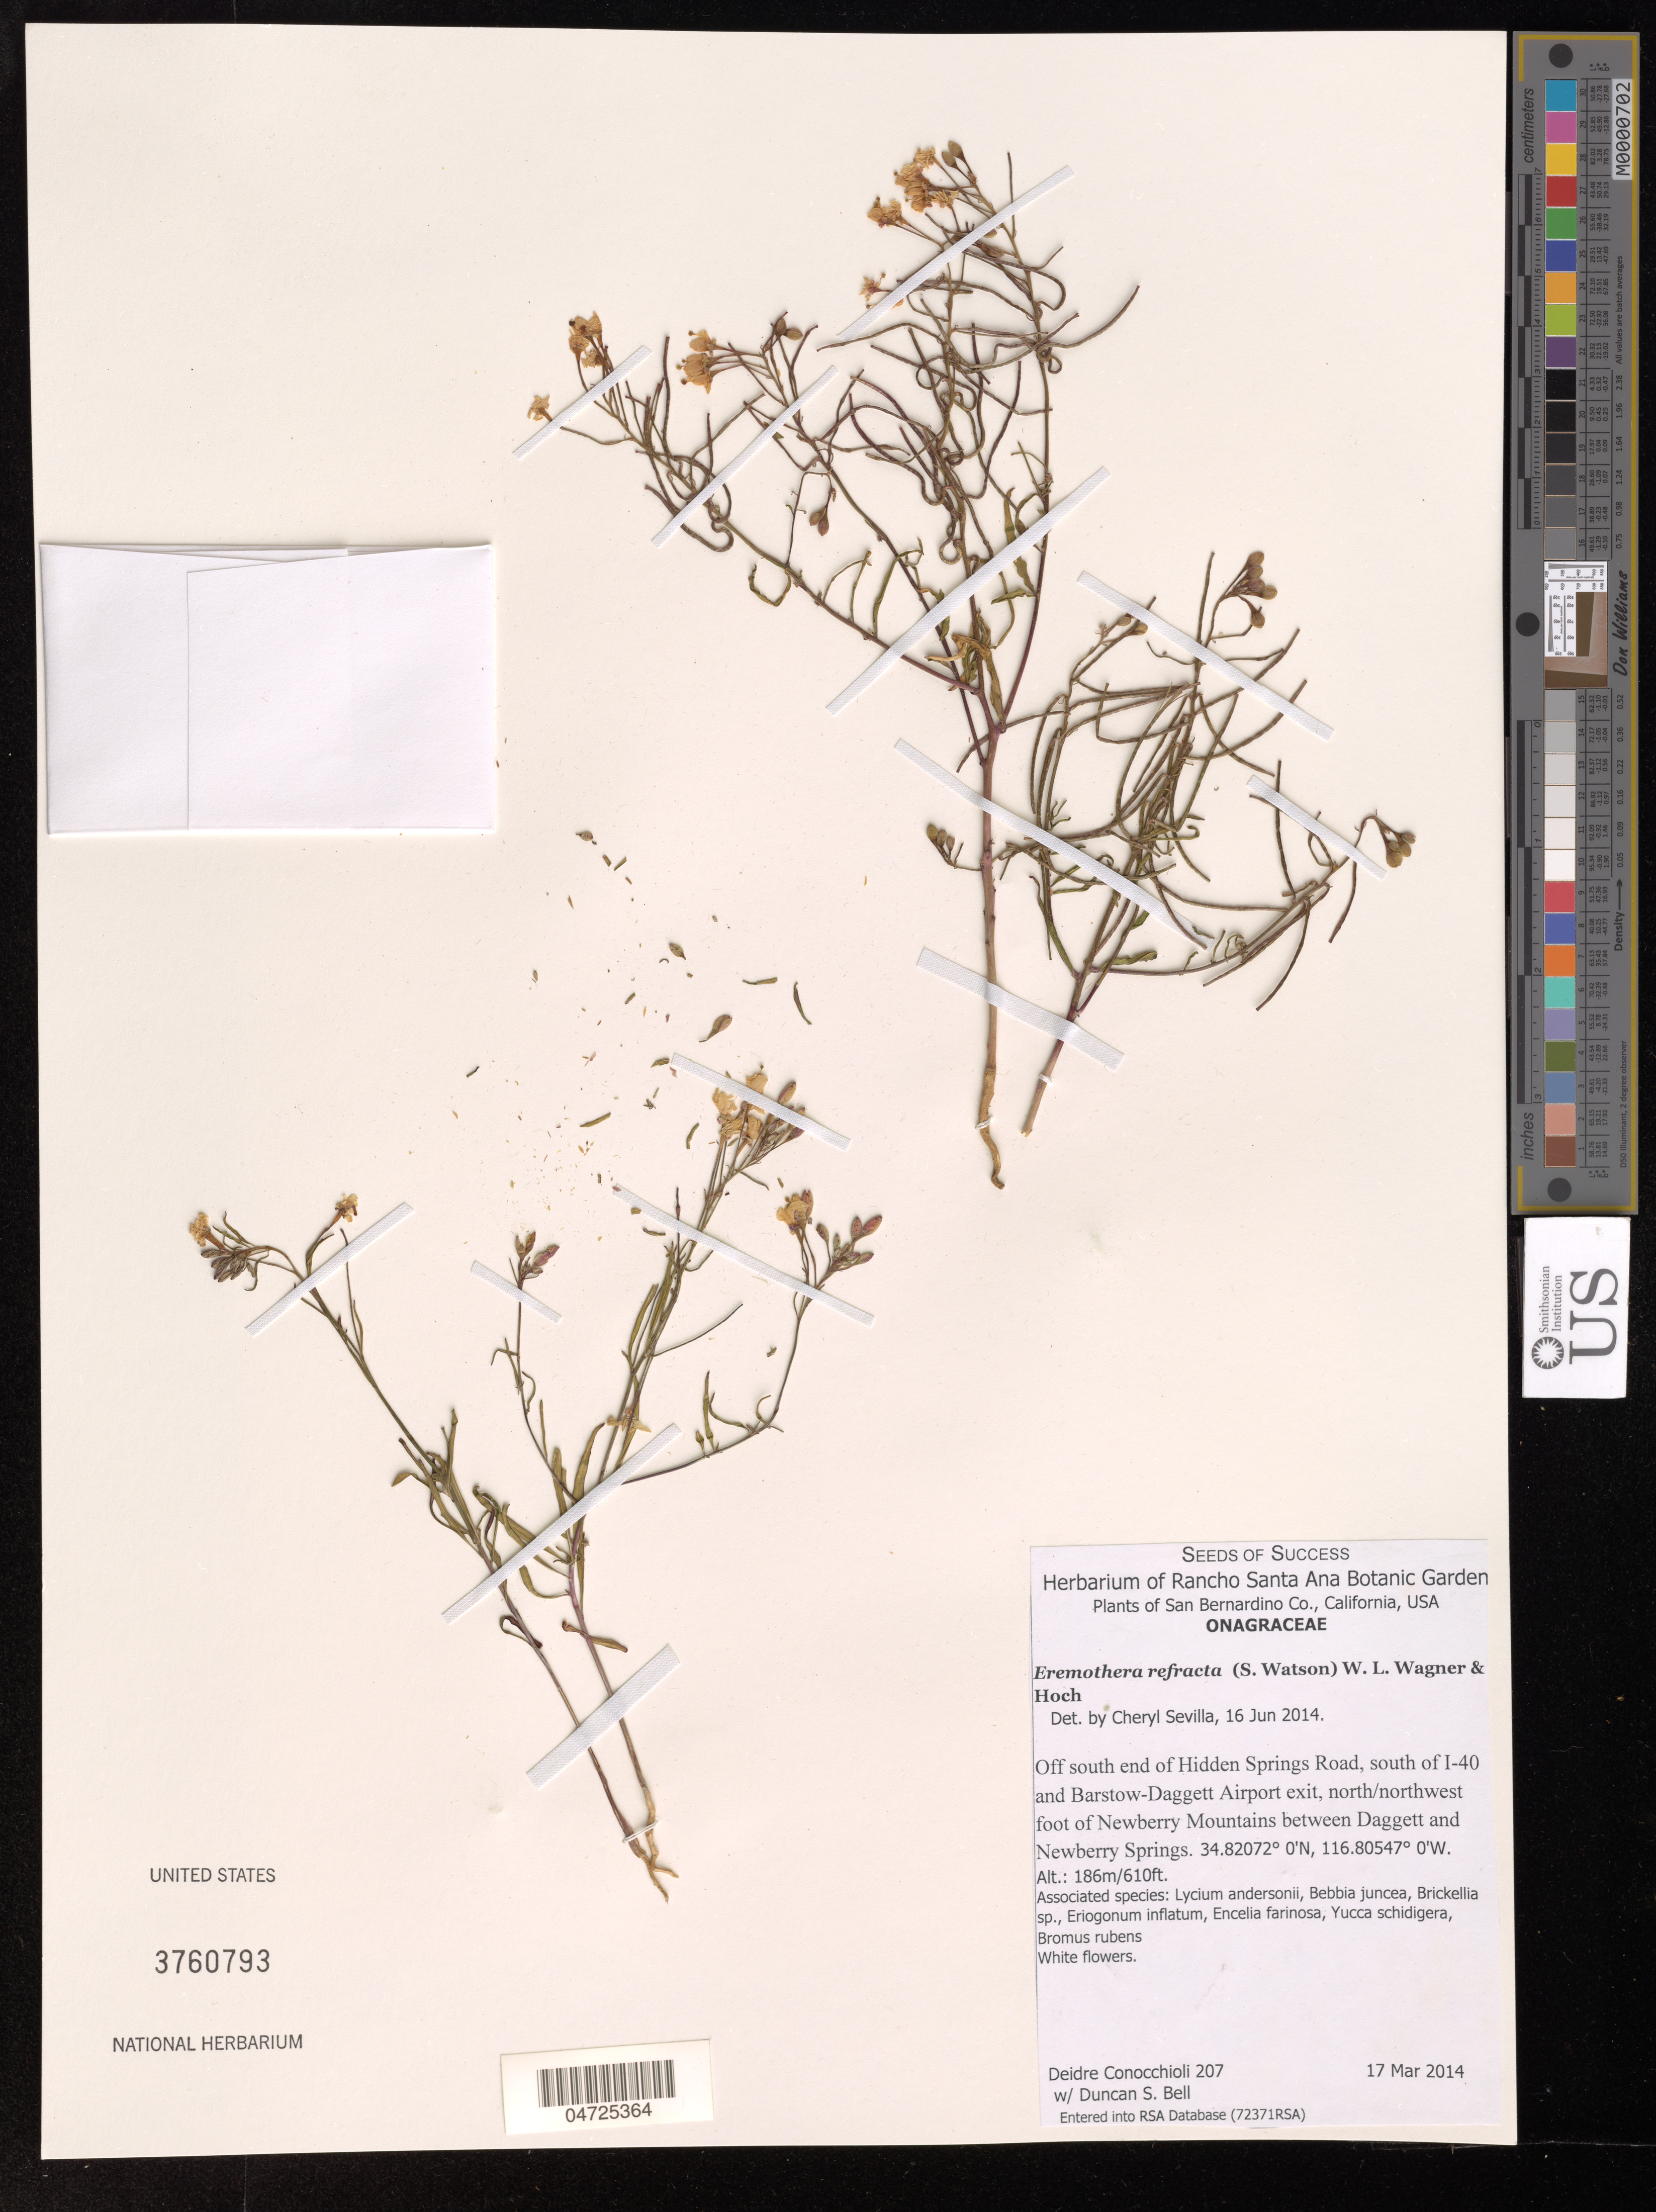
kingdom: Plantae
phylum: Tracheophyta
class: Magnoliopsida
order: Myrtales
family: Onagraceae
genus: Eremothera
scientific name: Eremothera refracta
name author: (S. Watson) W.L. Wagner & Hoch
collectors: D. Conocchioli & D. S. Bell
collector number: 207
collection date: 2014-03-17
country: United States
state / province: California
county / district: San Bernardino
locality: Off south end of Hidden Springs Road, S of I-40 and Barstow-Daggett Airport exit, NNW foot of Newberry Mts between Daggett and Newberry Springs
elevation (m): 186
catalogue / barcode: US 3760793